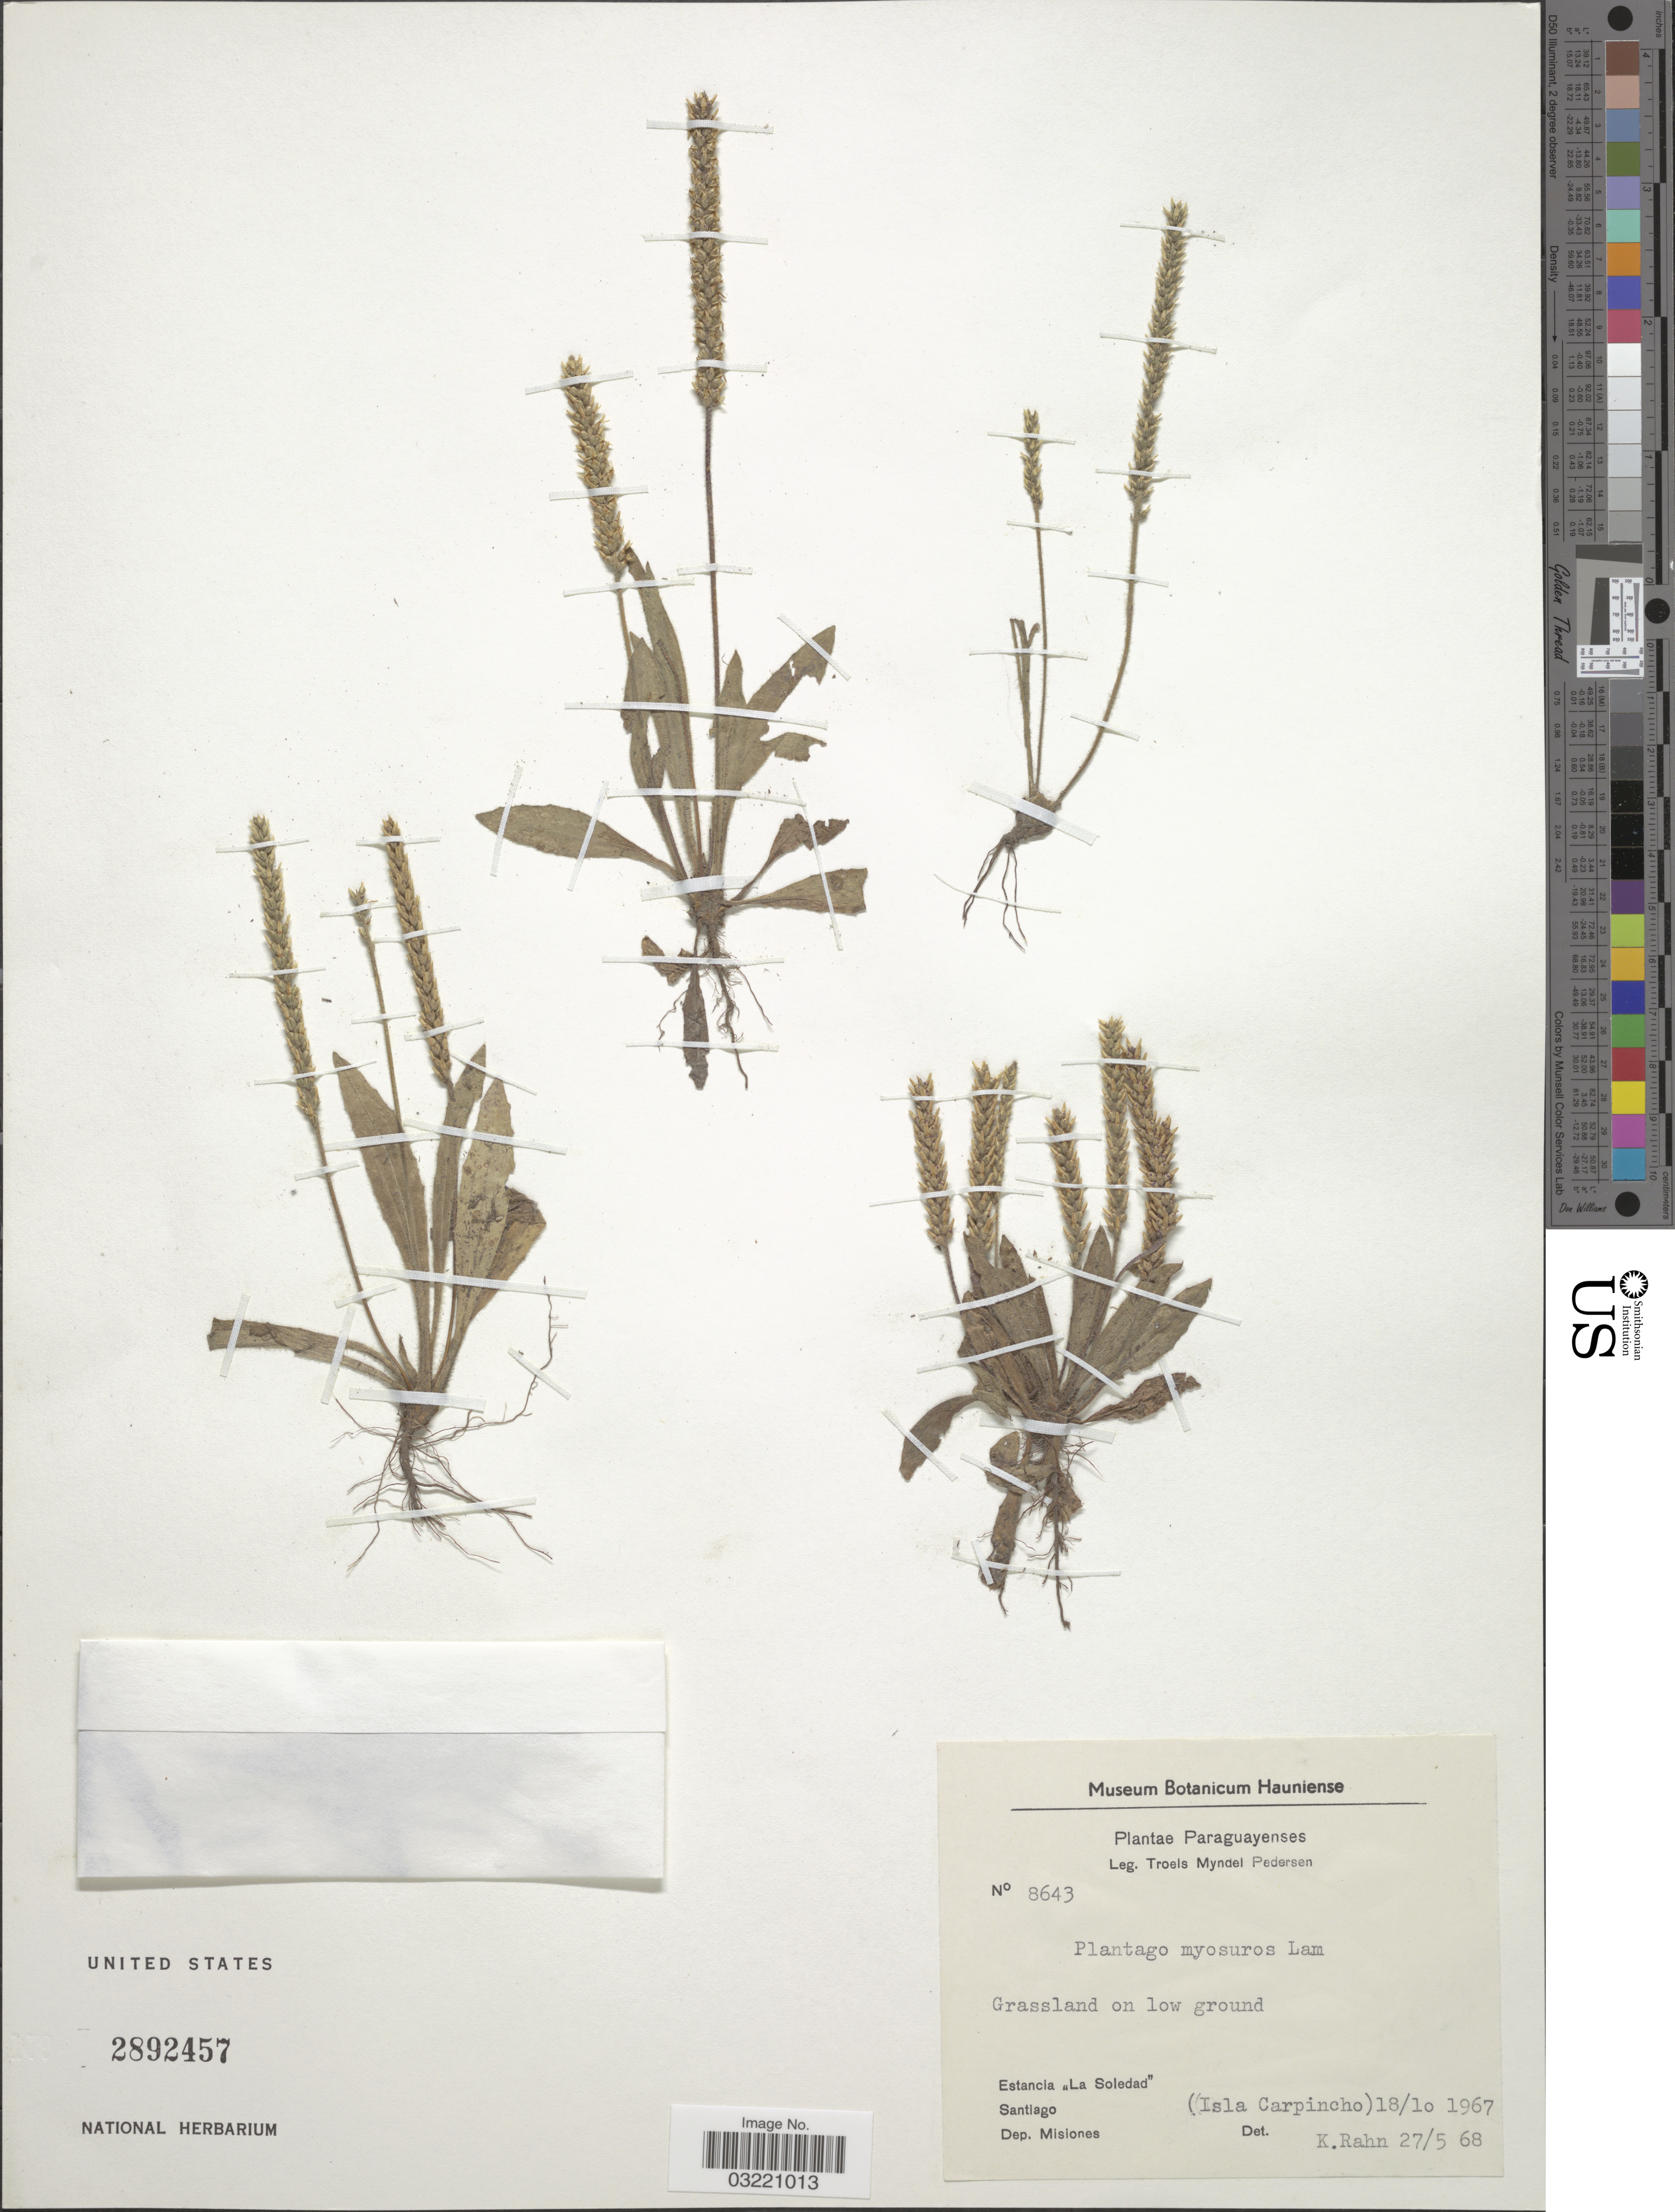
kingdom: Plantae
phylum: Tracheophyta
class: Magnoliopsida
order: Lamiales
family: Plantaginaceae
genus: Plantago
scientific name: Plantago myosuros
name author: Lam.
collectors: T. Pederson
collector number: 8643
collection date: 1967-10-18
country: Paraguay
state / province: Misiones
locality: Estancia "La Soledad", Santiago, Dep. Misiones. (Isla Carpincho).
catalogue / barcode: US 2892457